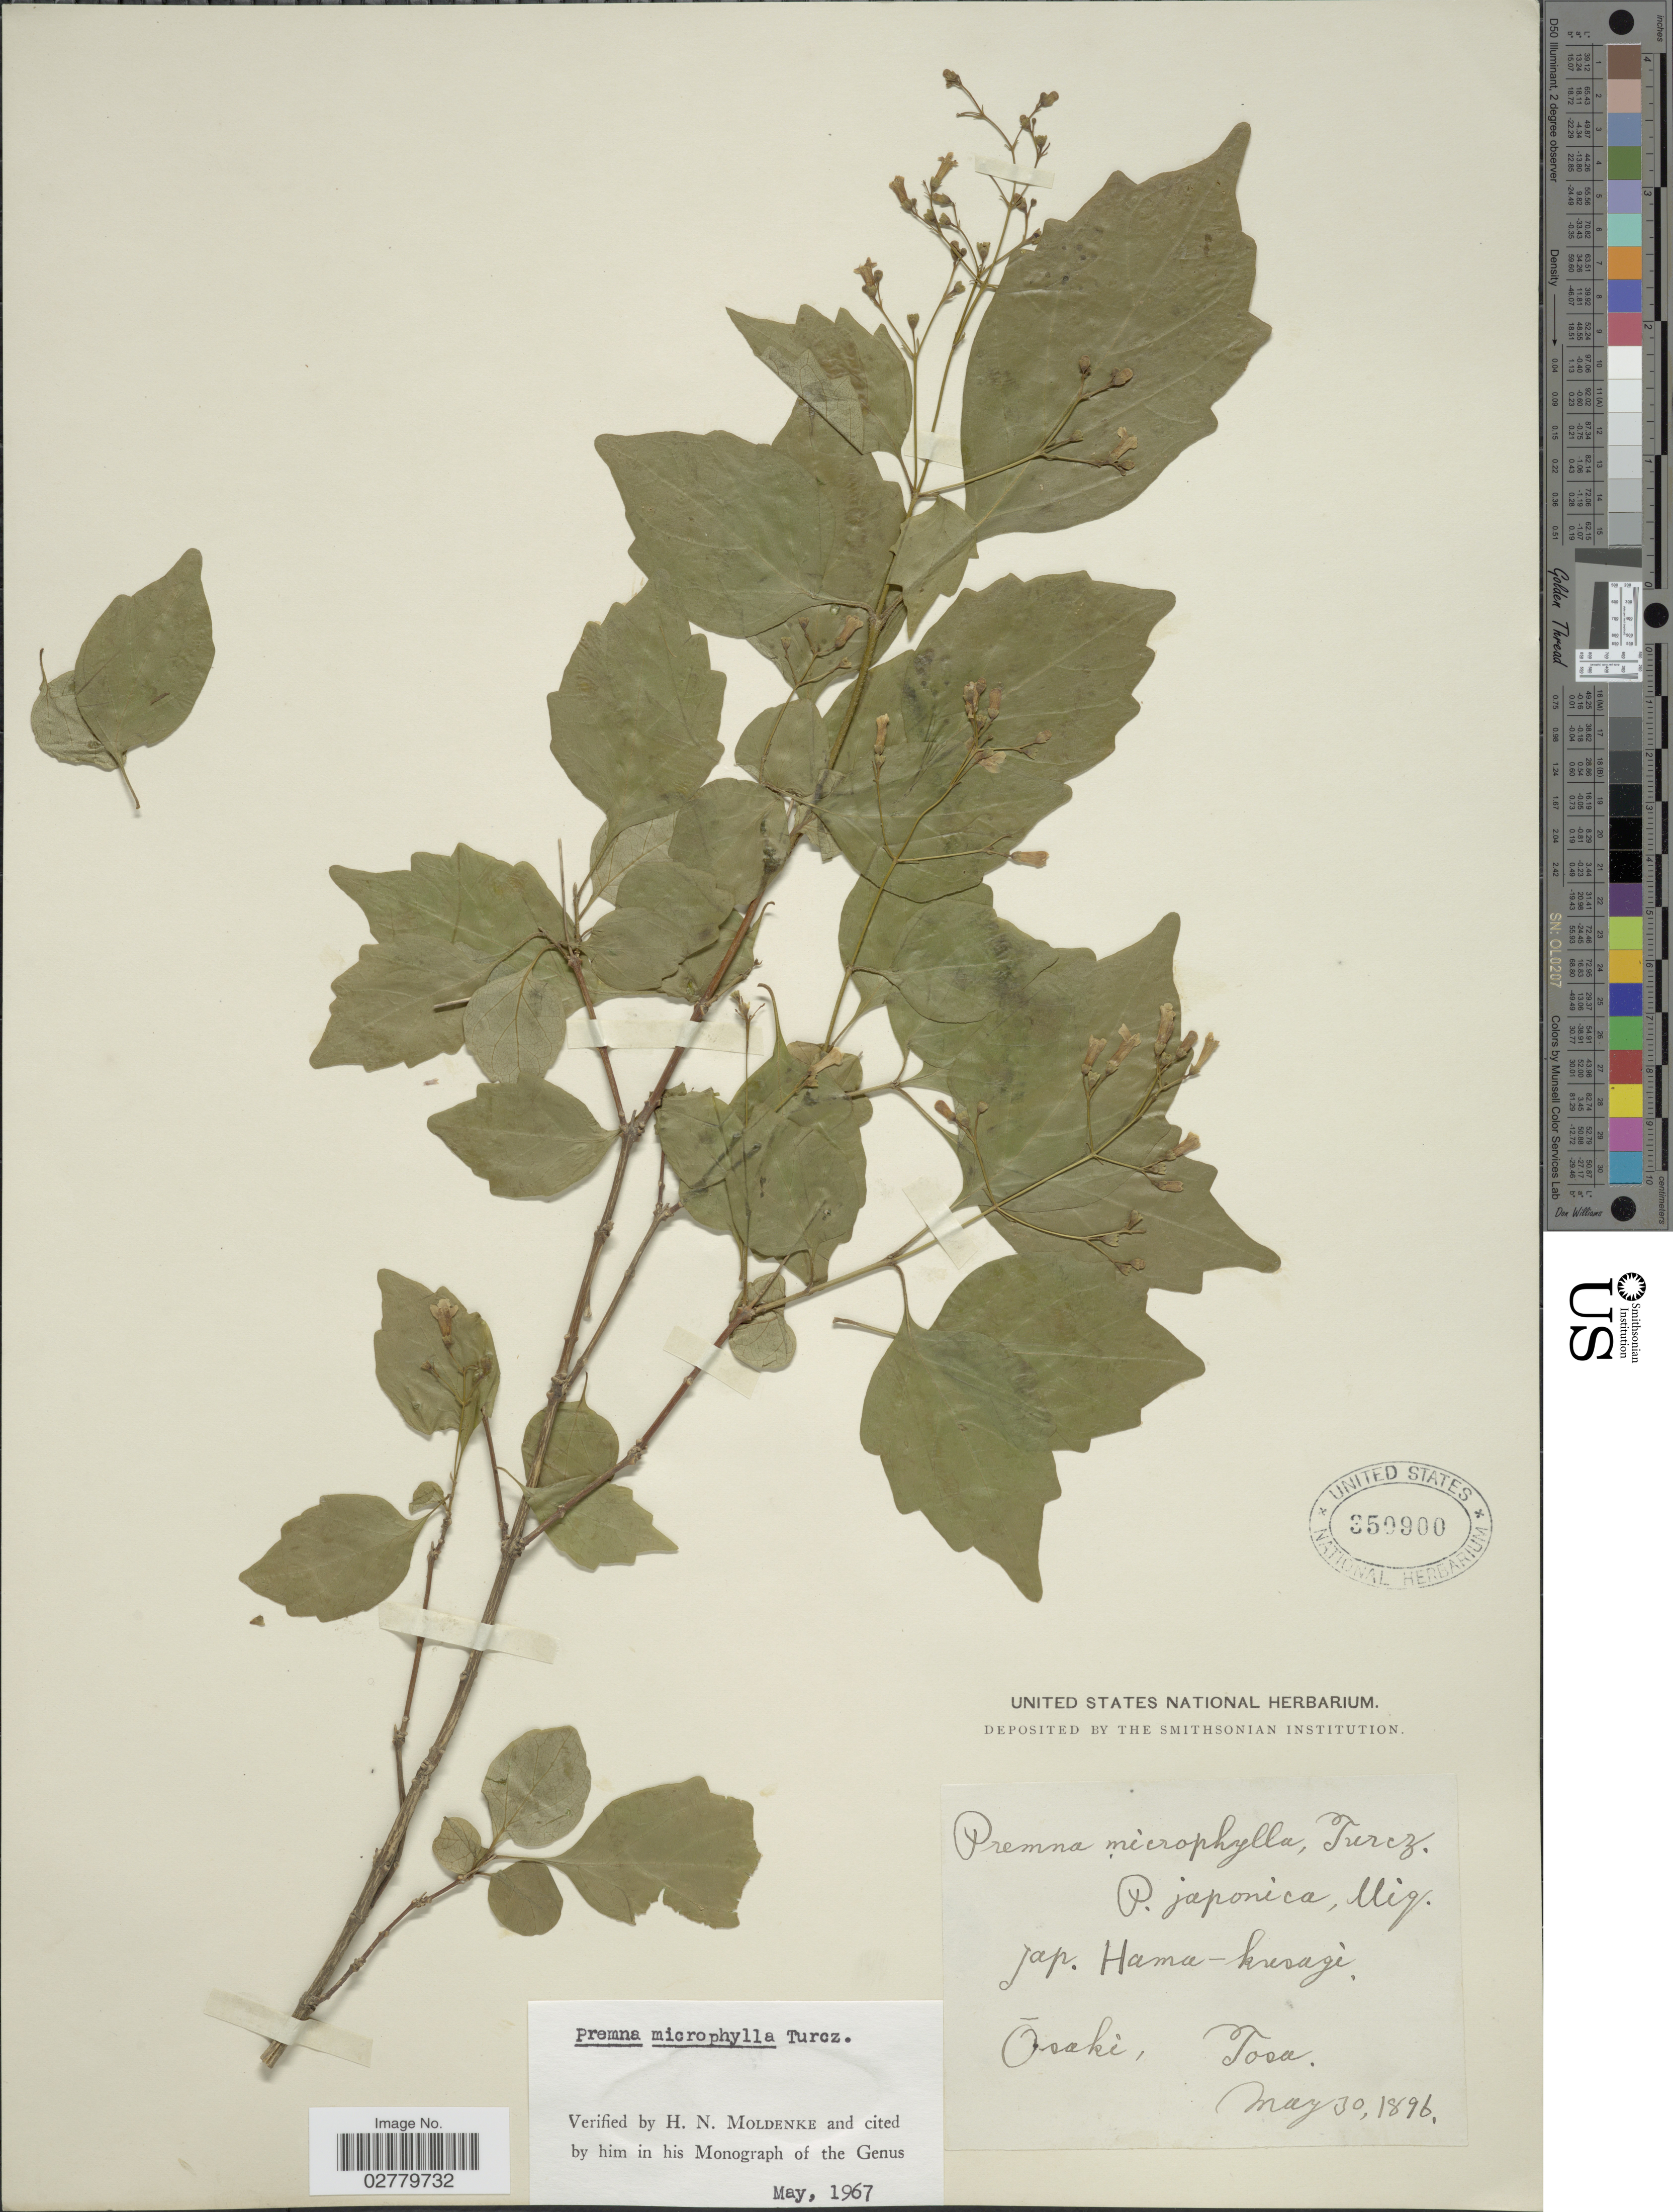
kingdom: Plantae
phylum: Tracheophyta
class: Magnoliopsida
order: Lamiales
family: Lamiaceae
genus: Premna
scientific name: Premna microphylla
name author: Turcz.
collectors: ex herb. United States National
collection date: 1896-05-30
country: Japan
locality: Osaki, Tosa.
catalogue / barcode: US 350900